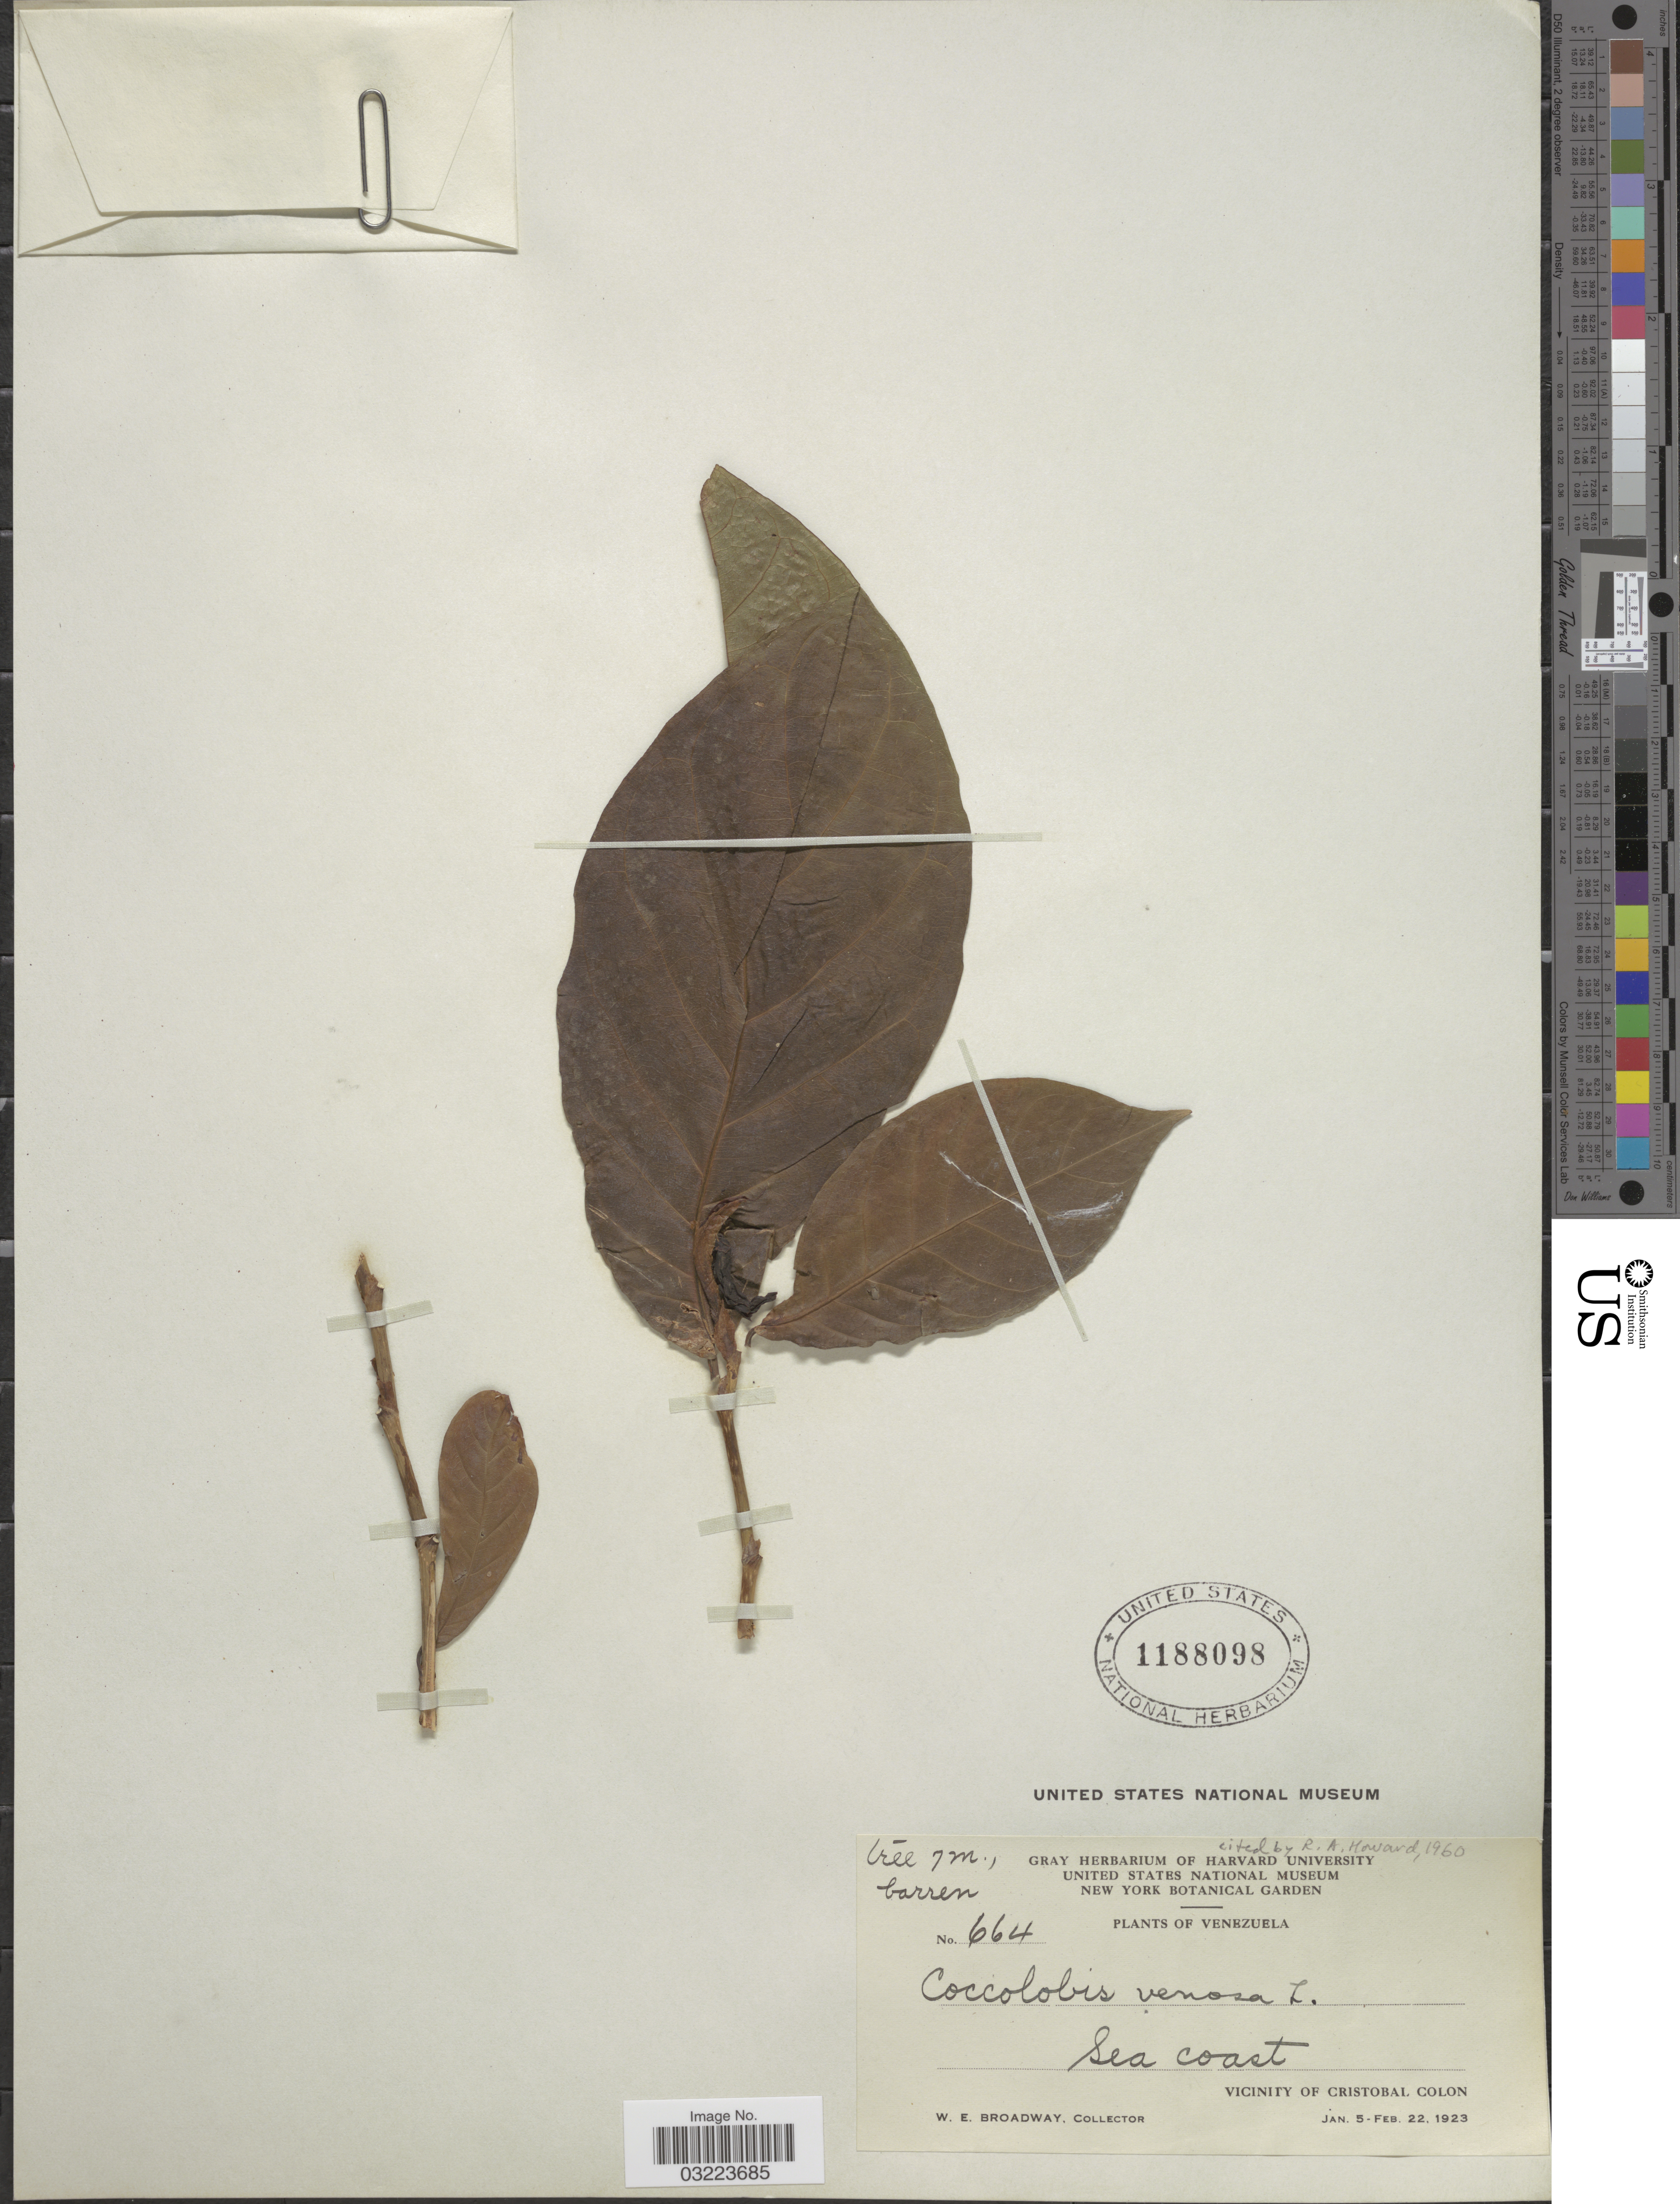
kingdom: Plantae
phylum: Tracheophyta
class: Magnoliopsida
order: Caryophyllales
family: Polygonaceae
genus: Coccoloba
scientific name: Coccoloba venosa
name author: L.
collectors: W. E. Broadway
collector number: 664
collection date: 1923-01-05/1923-02-22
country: Venezuela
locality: Sea Coast. Vicinity of Cristobal Colon.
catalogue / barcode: US 1188098